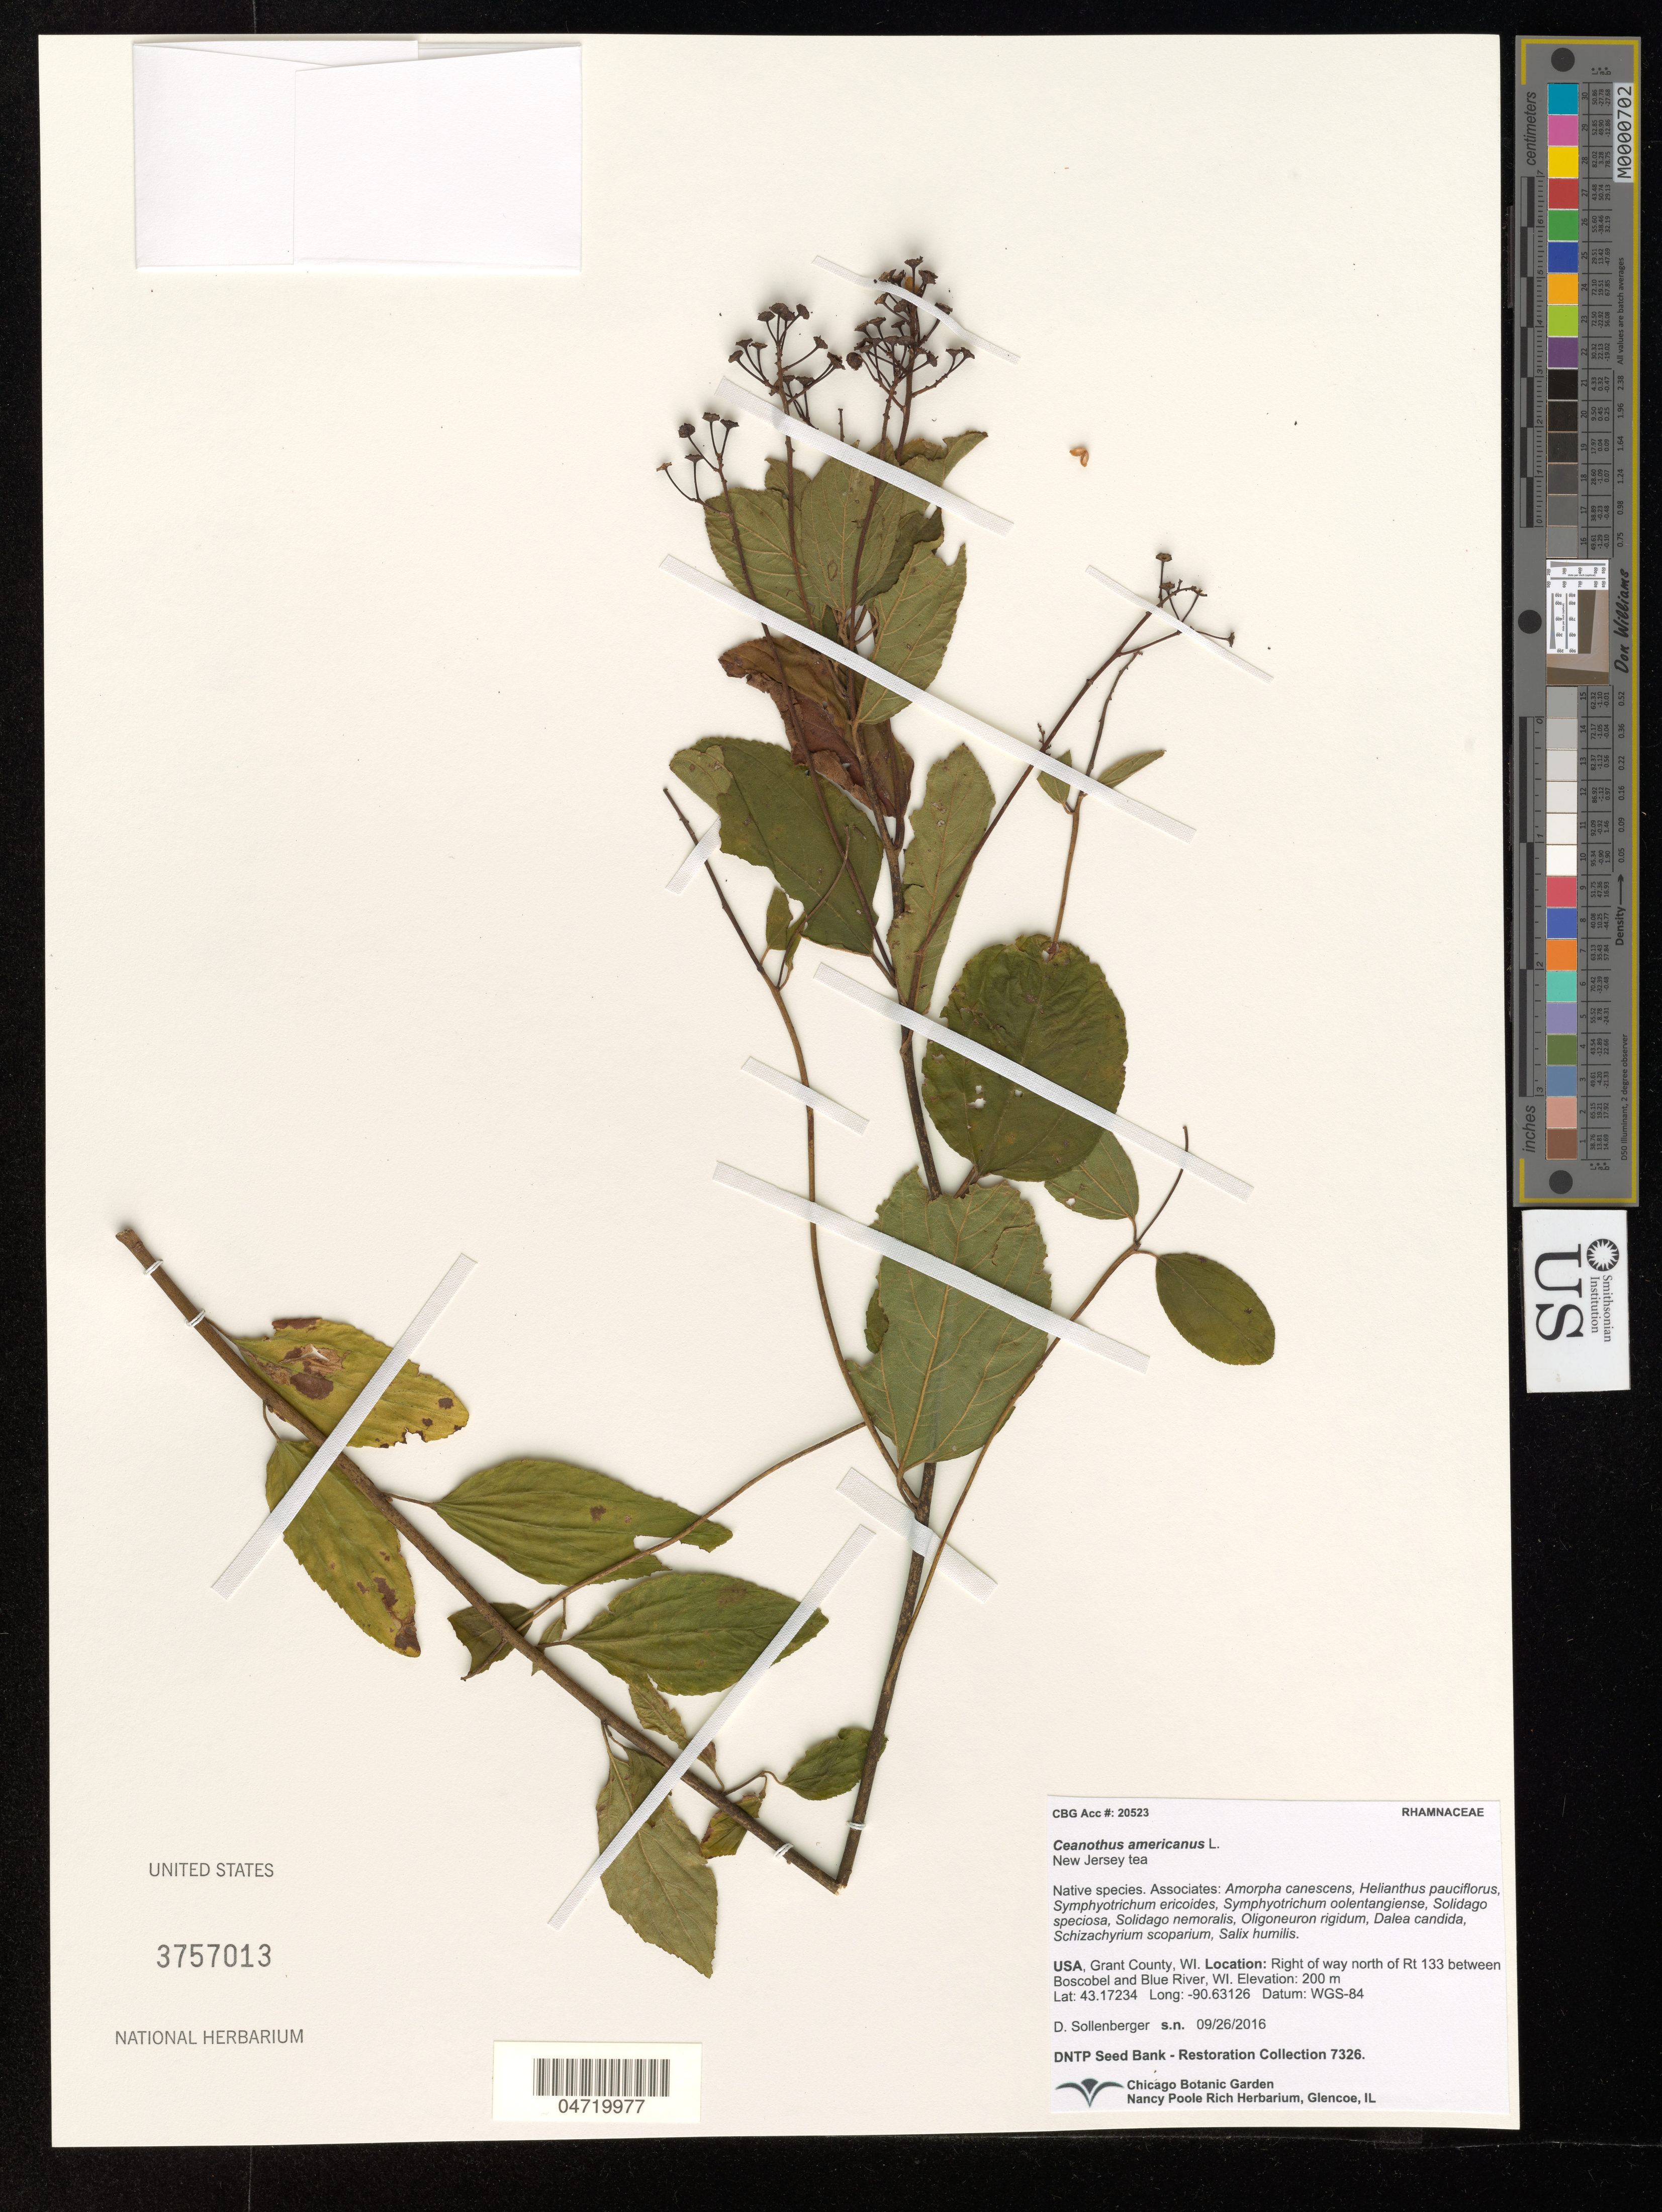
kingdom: Plantae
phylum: Tracheophyta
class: Magnoliopsida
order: Rosales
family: Rhamnaceae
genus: Ceanothus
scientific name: Ceanothus americanus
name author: L.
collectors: D. Sollenberger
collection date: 2016-09-26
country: United States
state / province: Wisconsin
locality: Grant County, WI. Right of way north of Rt 133 between Boscobel and Blue River, WI.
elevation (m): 200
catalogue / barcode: US 3757013